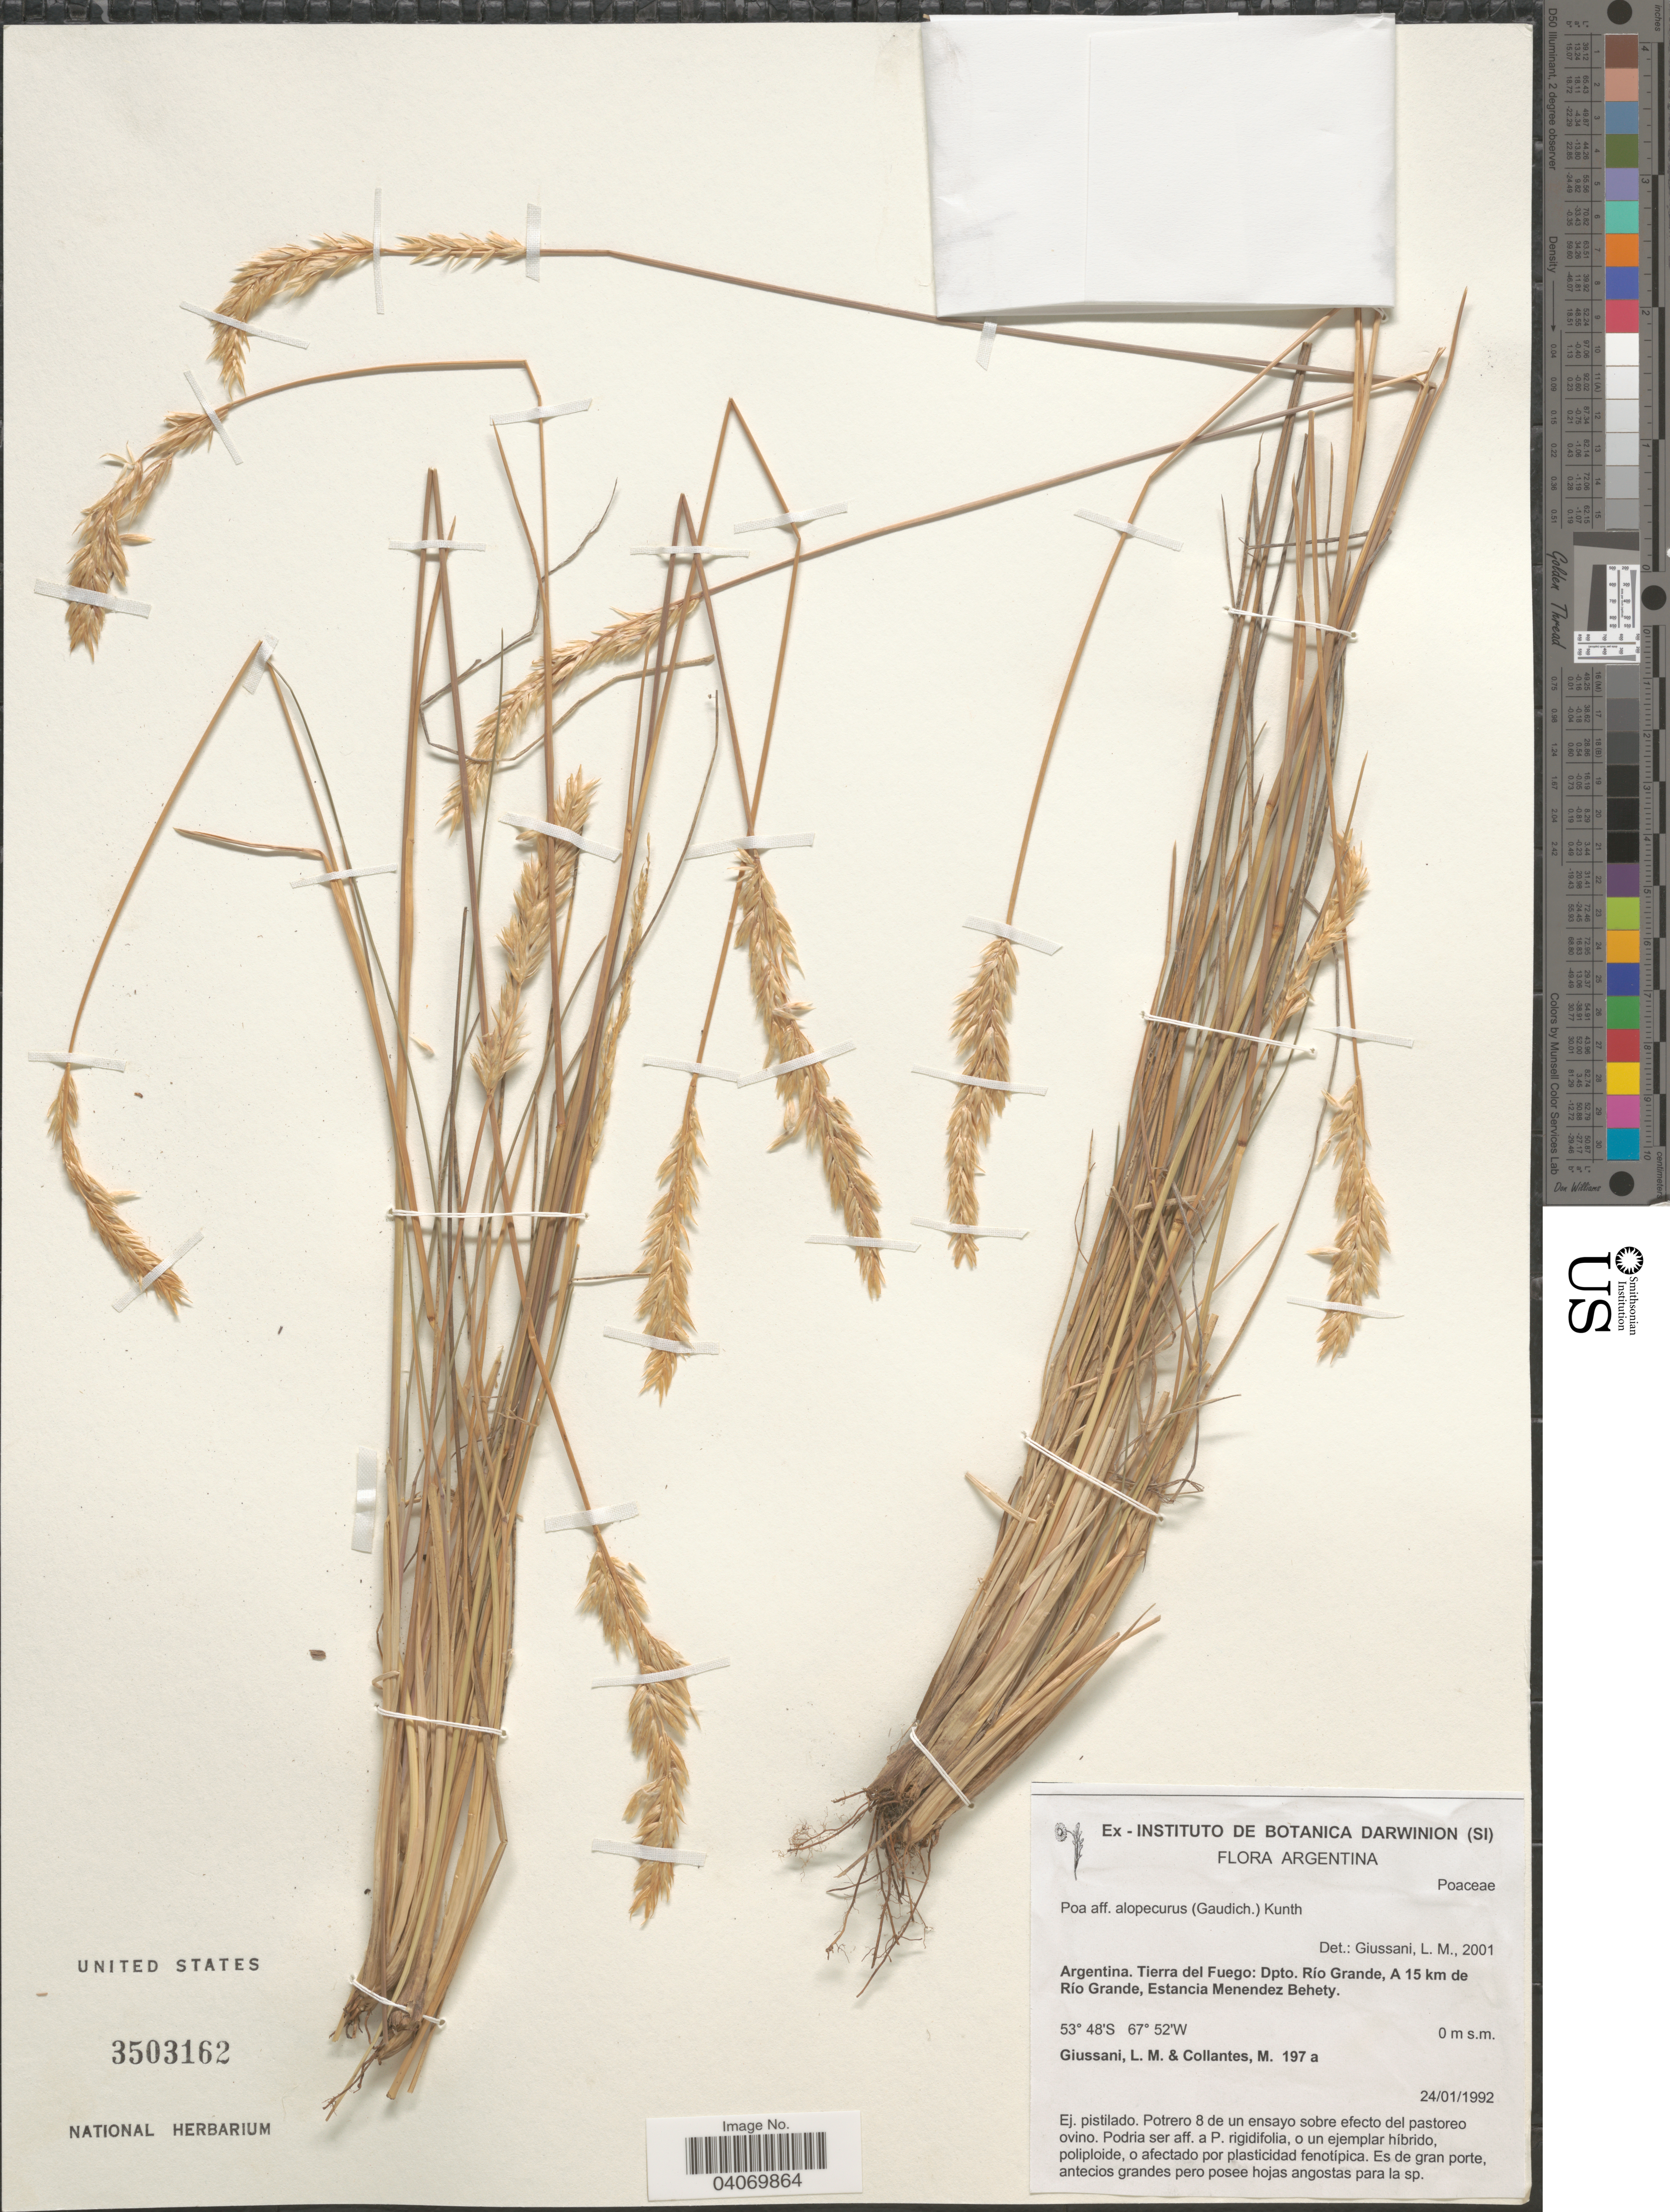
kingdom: Plantae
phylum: Tracheophyta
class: Liliopsida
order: Poales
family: Poaceae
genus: Poa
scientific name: Poa alopecurus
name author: (Gaudich. ex Mirb.) Kunth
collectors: L. Giussani & M. Collantes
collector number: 197a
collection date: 1992-01-24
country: Argentina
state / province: Tierra del Fuego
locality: Dpto. Río Grande, A 15 km de Río Grande, Estancia Menendez Behety.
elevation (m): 0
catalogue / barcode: US 3503162